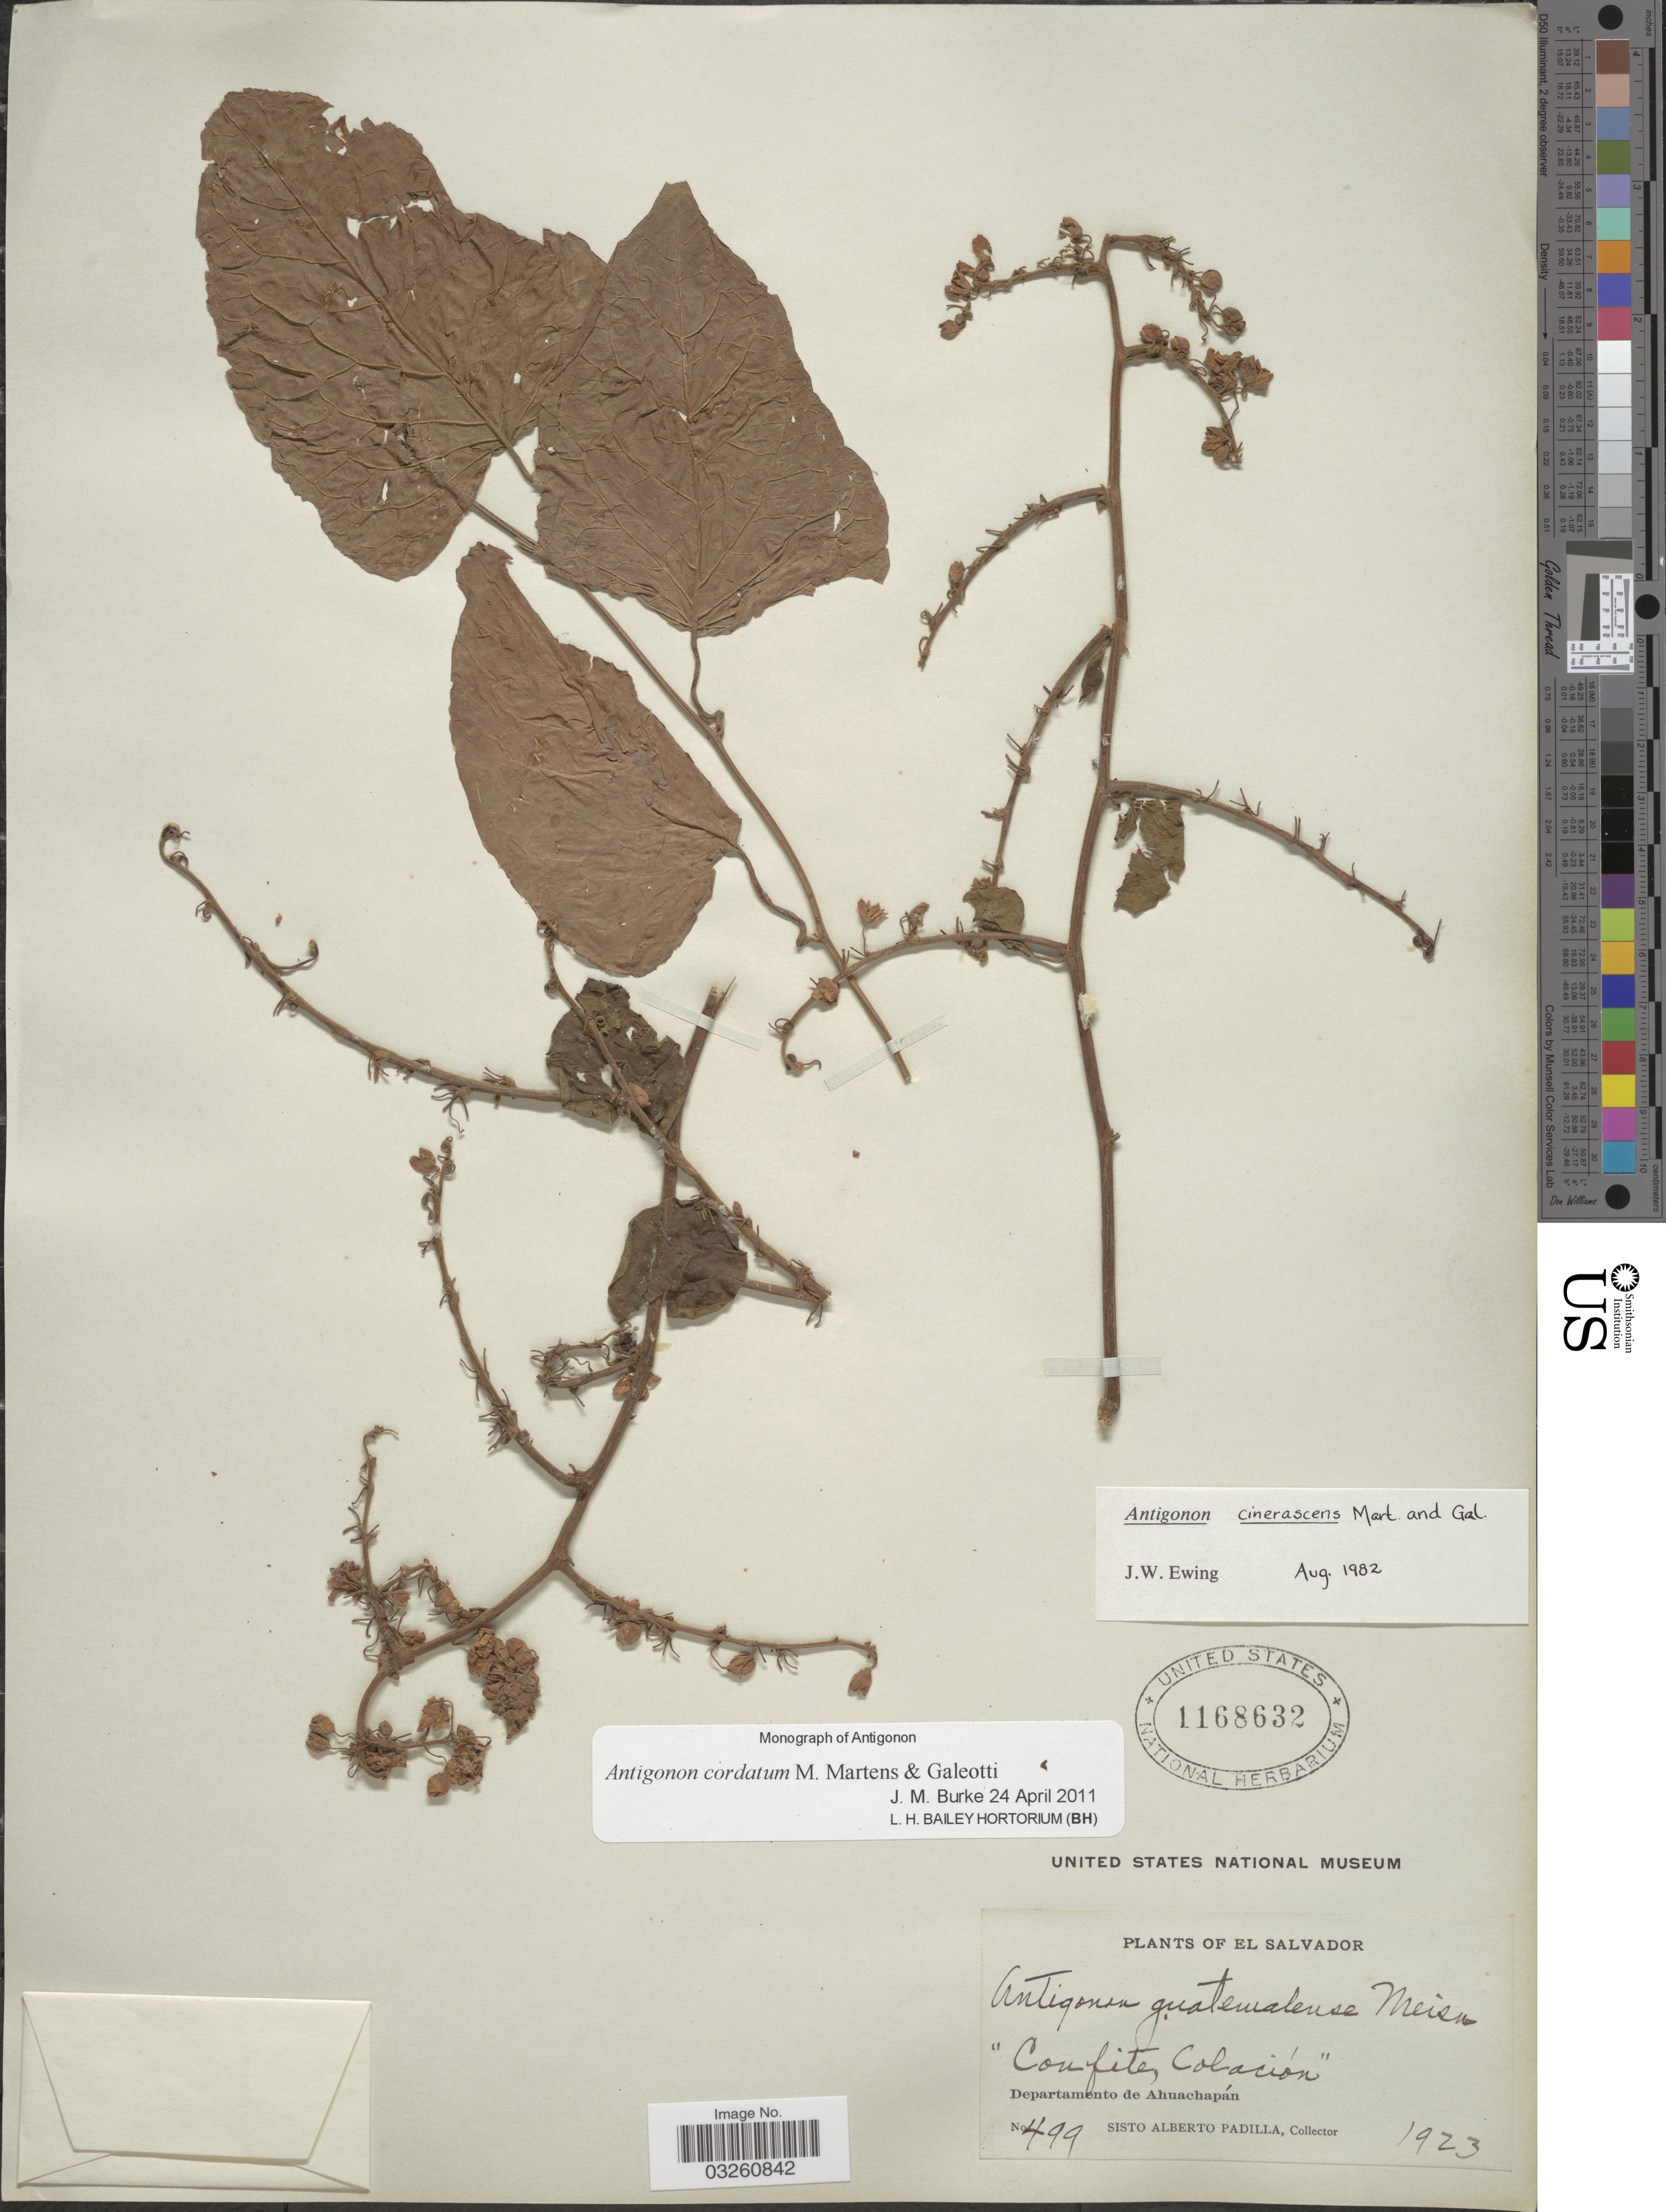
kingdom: Plantae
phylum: Tracheophyta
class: Magnoliopsida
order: Caryophyllales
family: Polygonaceae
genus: Antigonon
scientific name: Antigonon cordatum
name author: M. Martens & Galeotti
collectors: S. A. Padilla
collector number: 499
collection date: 1923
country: El Salvador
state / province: Ahuachapan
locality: Departamento de Ahuachapán.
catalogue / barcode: US 1168632